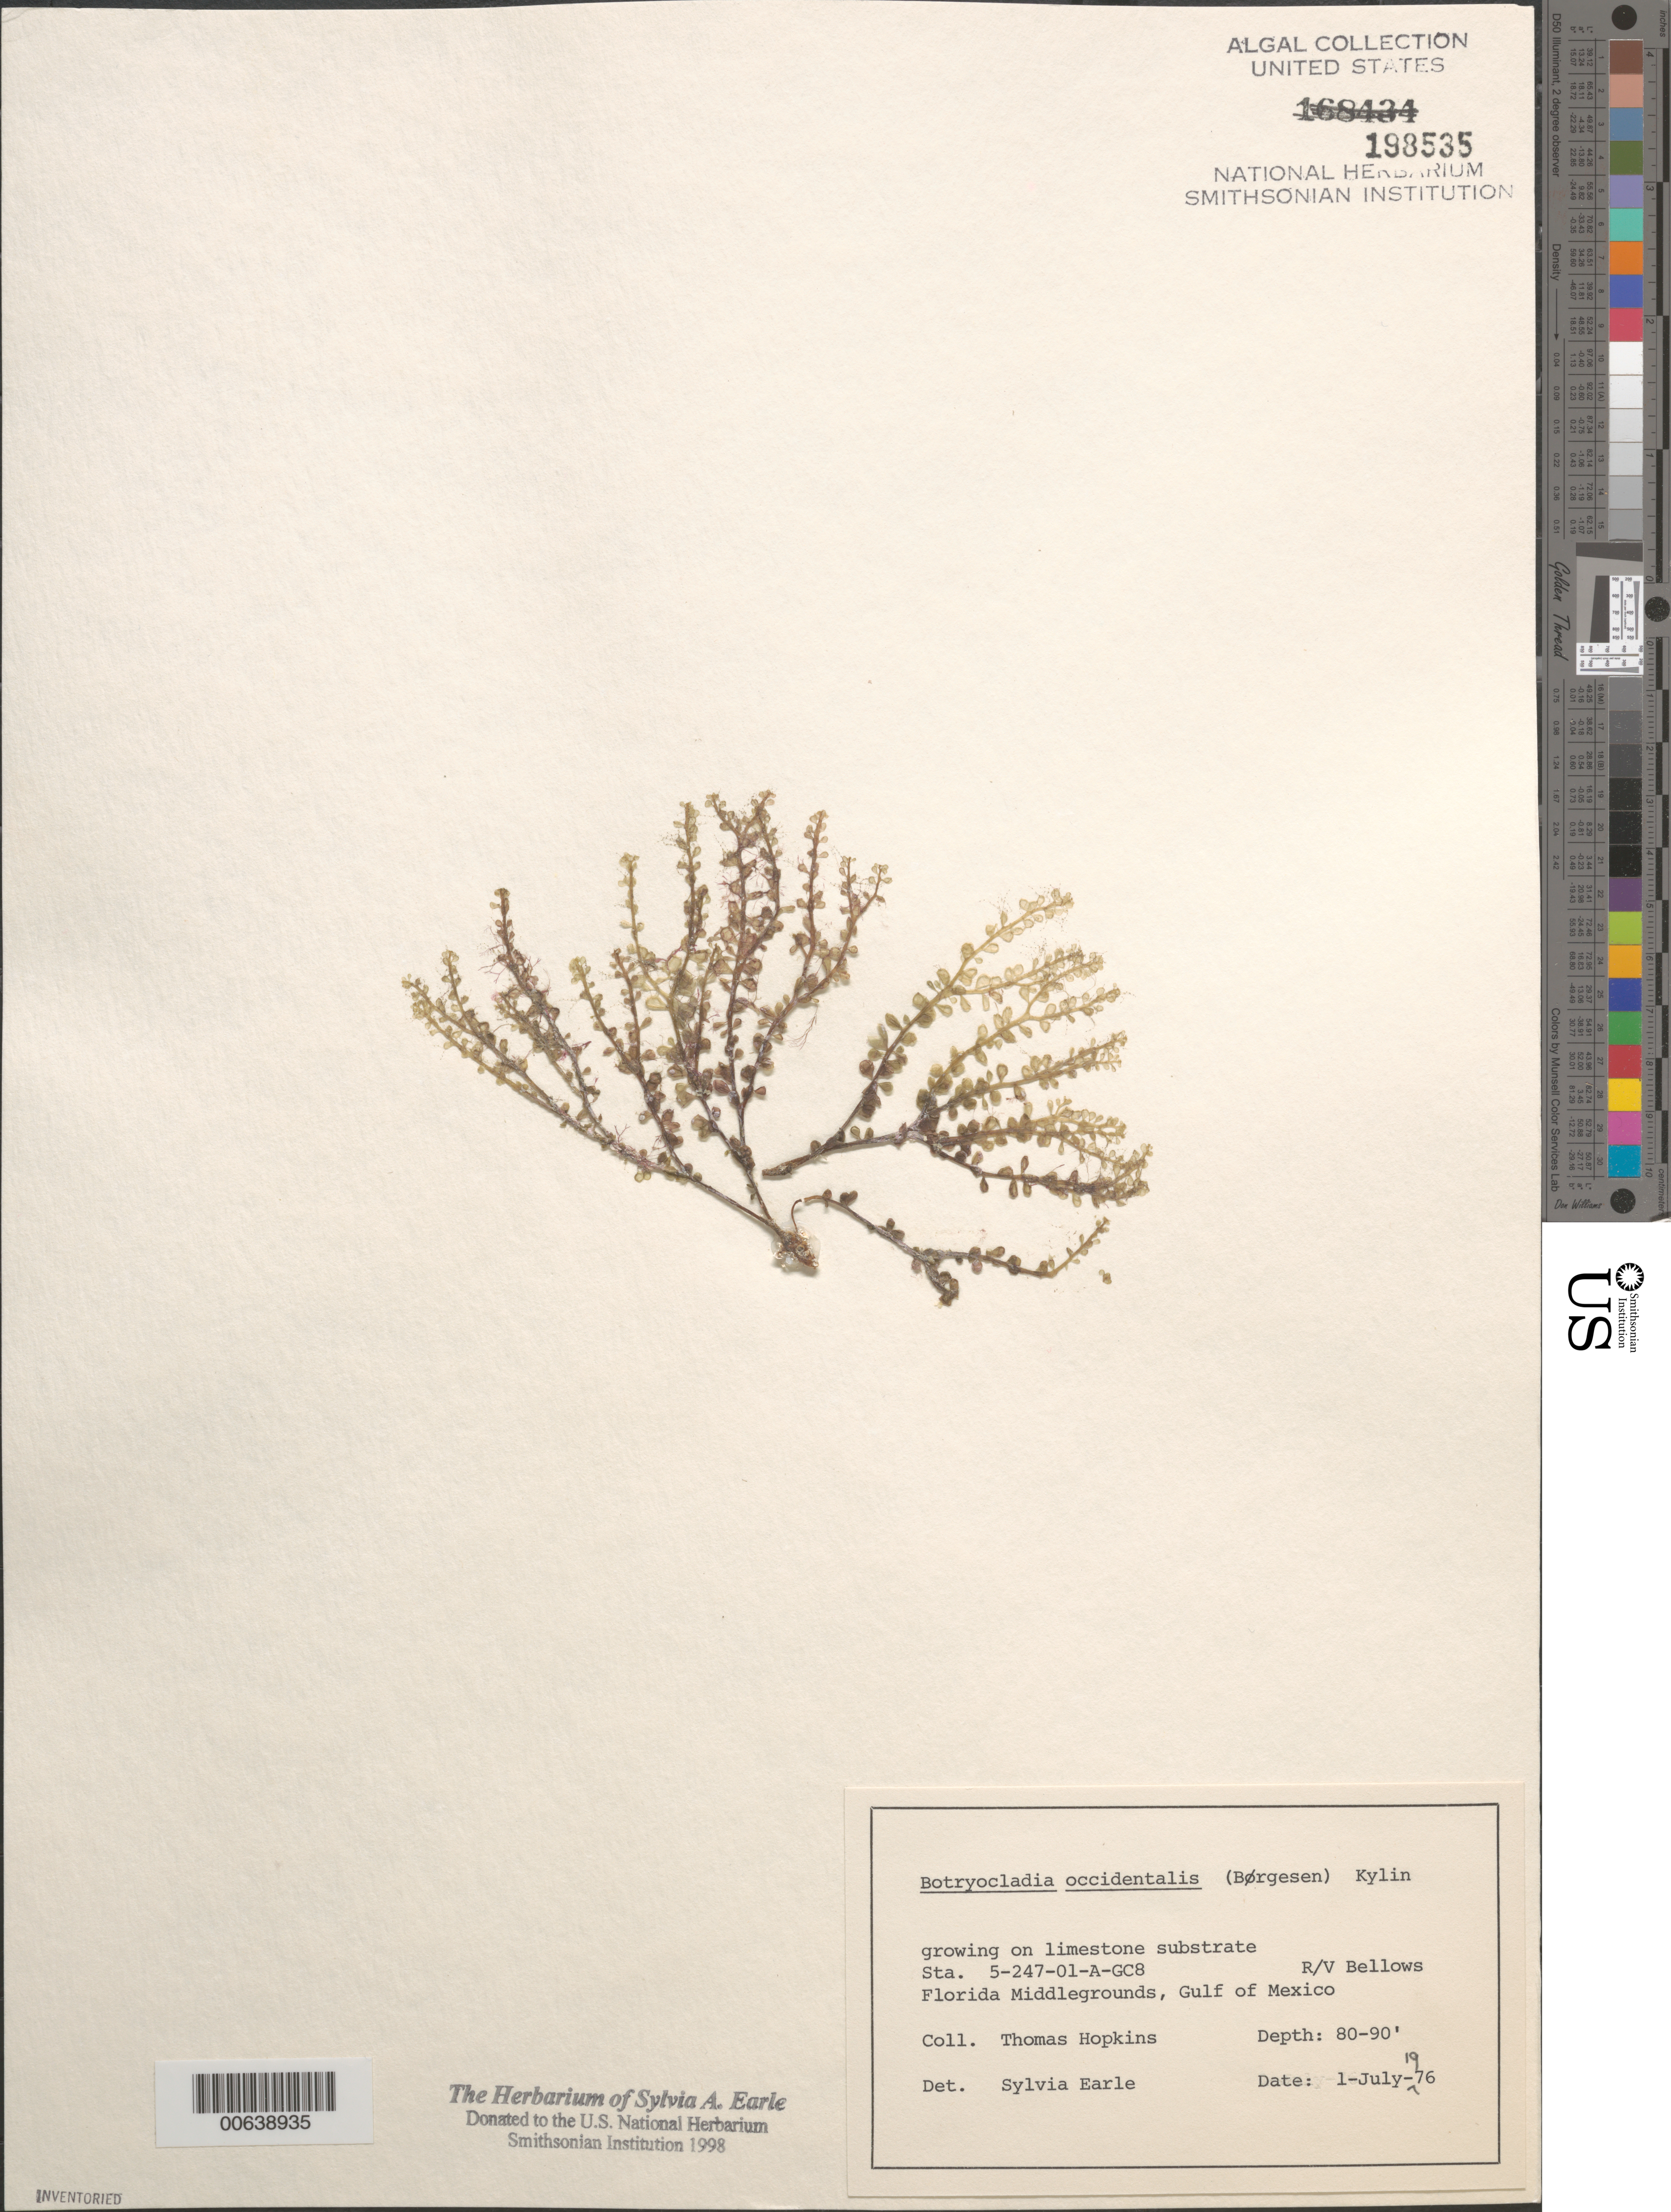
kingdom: Plantae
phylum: Rhodophyta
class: Florideophyceae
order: Rhodymeniales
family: Rhodymeniaceae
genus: Botryocladia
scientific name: Botryocladia occidentalis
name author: (Børgesen) Kylin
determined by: Earle, S. A.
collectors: T. Hopkins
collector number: Station 5-247-01-a-gc8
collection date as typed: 01 Jul 1976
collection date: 1976-07-01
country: United States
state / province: Florida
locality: Florida Middle Grounds, Gulf of Mexico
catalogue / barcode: US 198535